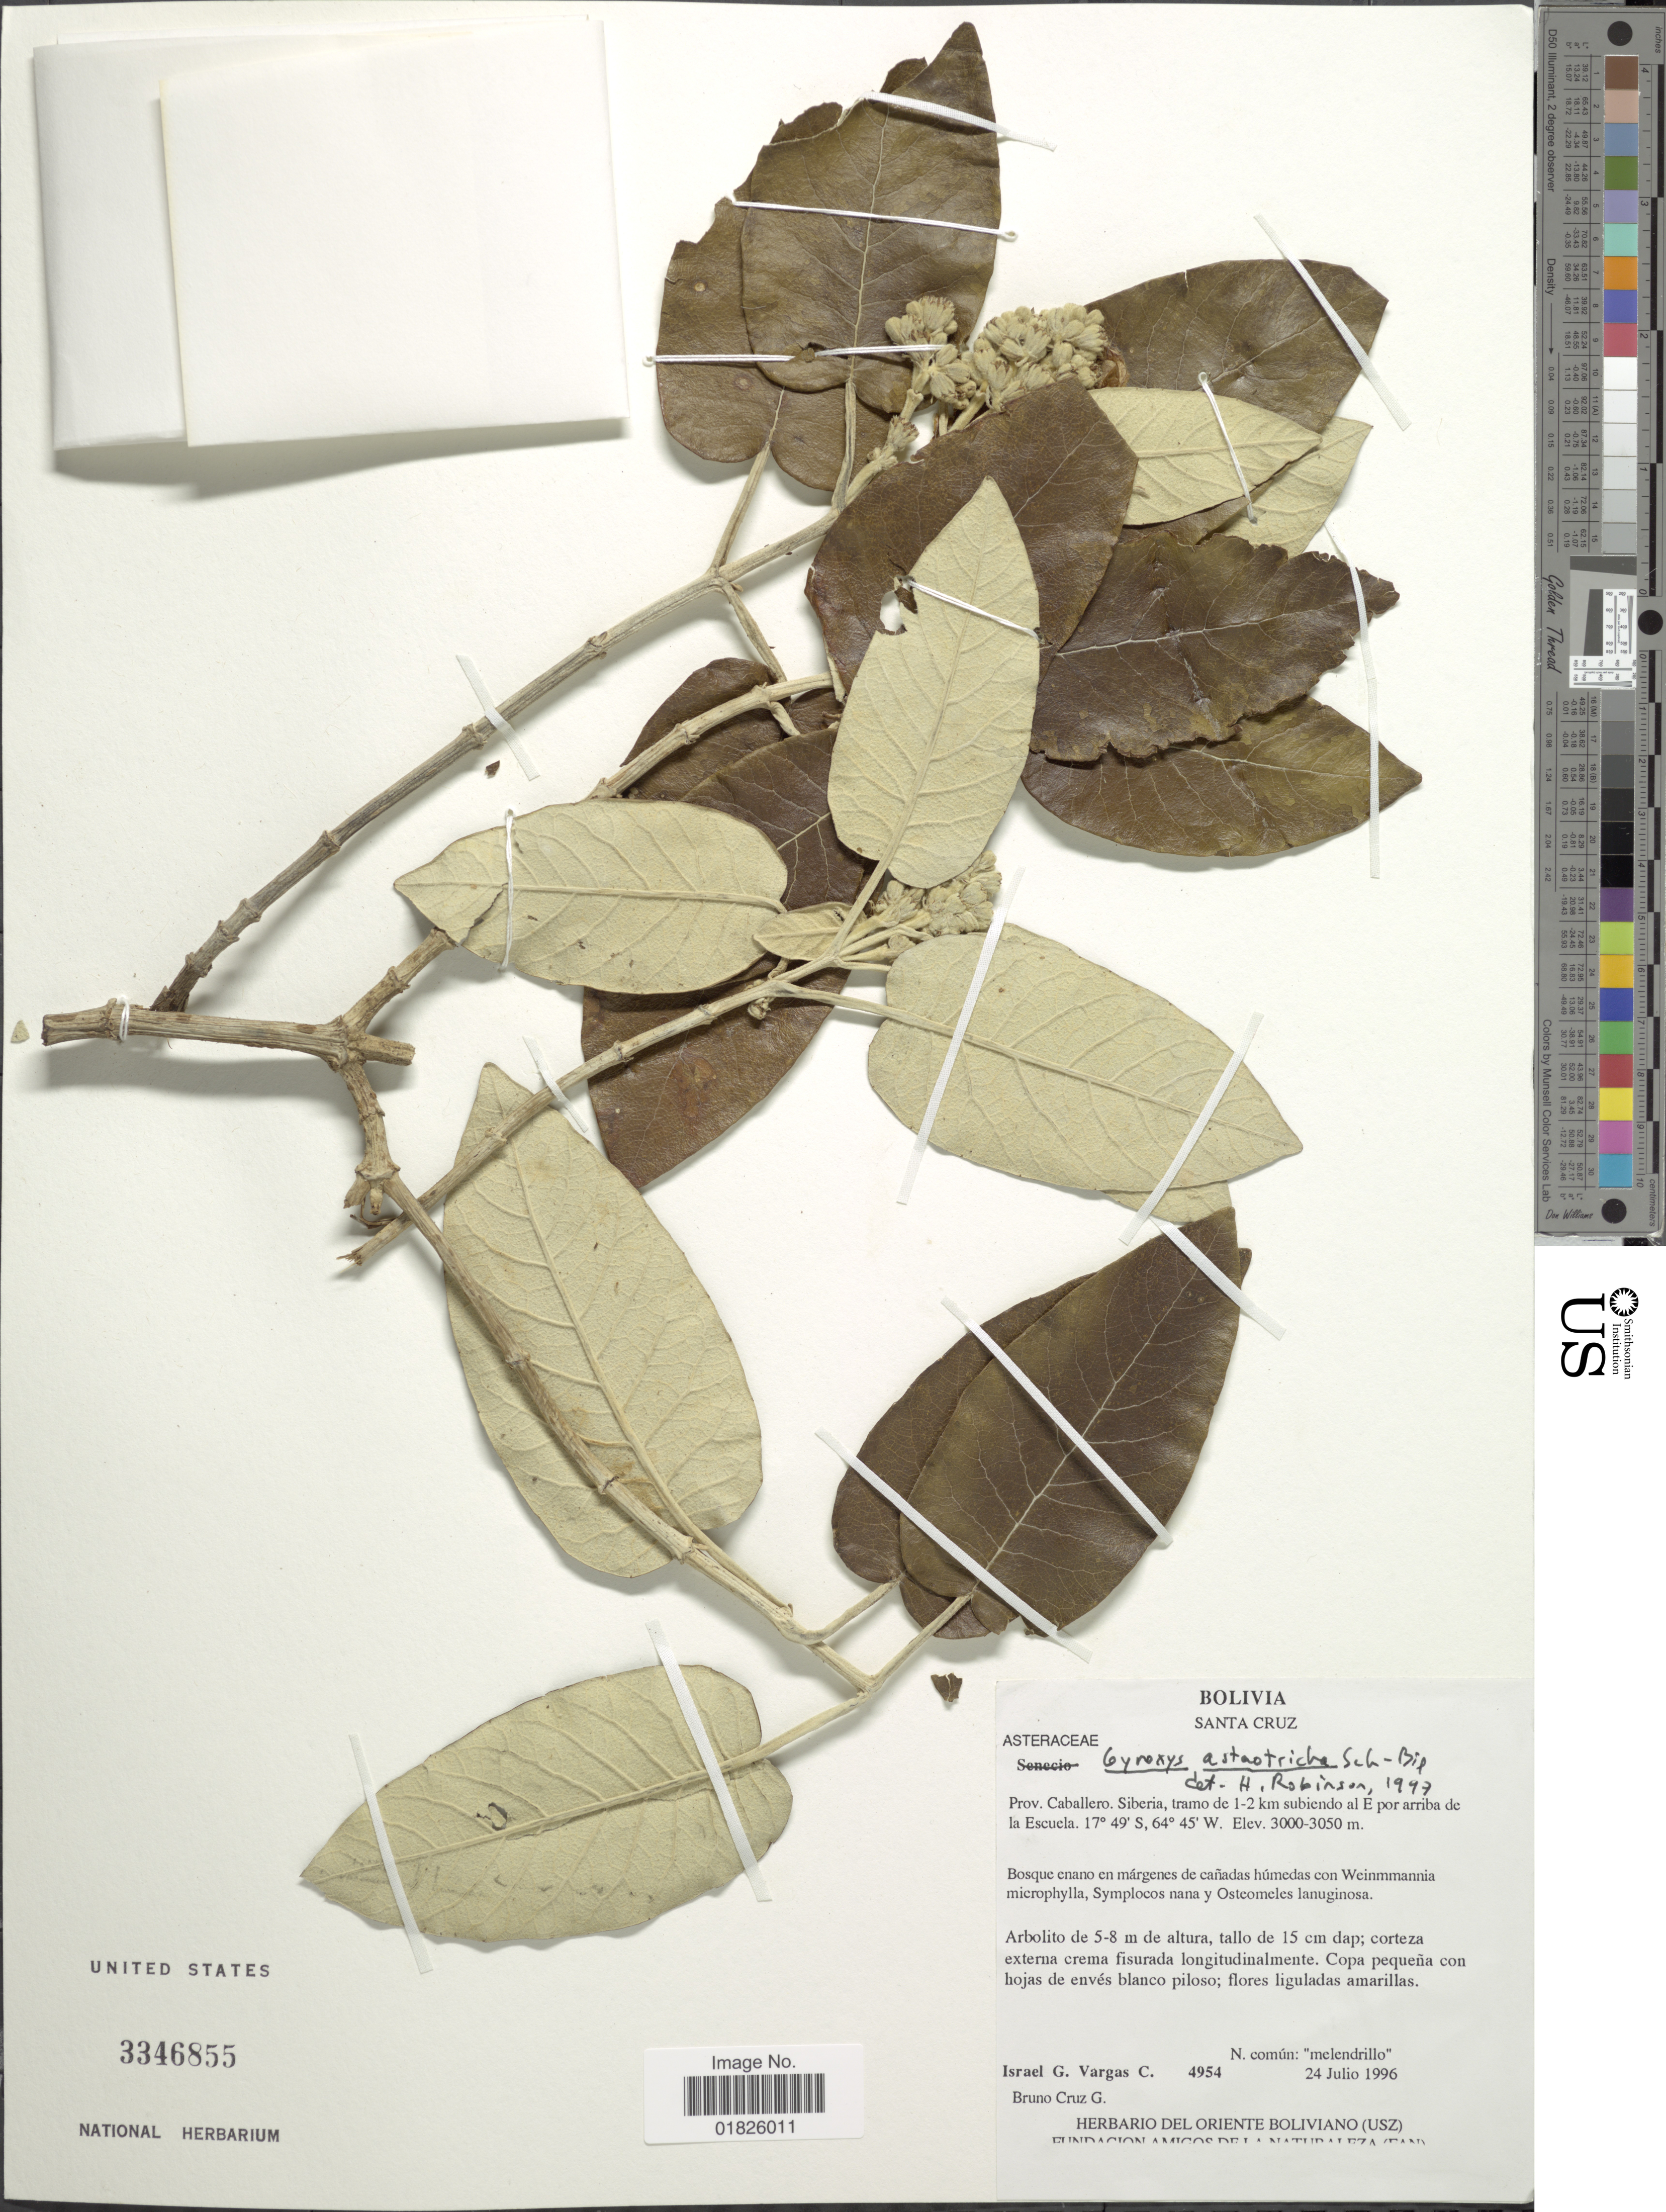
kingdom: Plantae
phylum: Tracheophyta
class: Magnoliopsida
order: Asterales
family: Asteraceae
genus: Gynoxys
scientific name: Gynoxys asterotricha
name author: Sch. Bip.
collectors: I. G. Vargas C. & B. Cruz G.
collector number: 4854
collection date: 1996-07-24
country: Bolivia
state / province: Santa Cruz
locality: Prov. caballero. Siberia, tramo de 1-2 km subiendo al E por arriba de la Escuela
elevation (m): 3000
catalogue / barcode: US 3346855